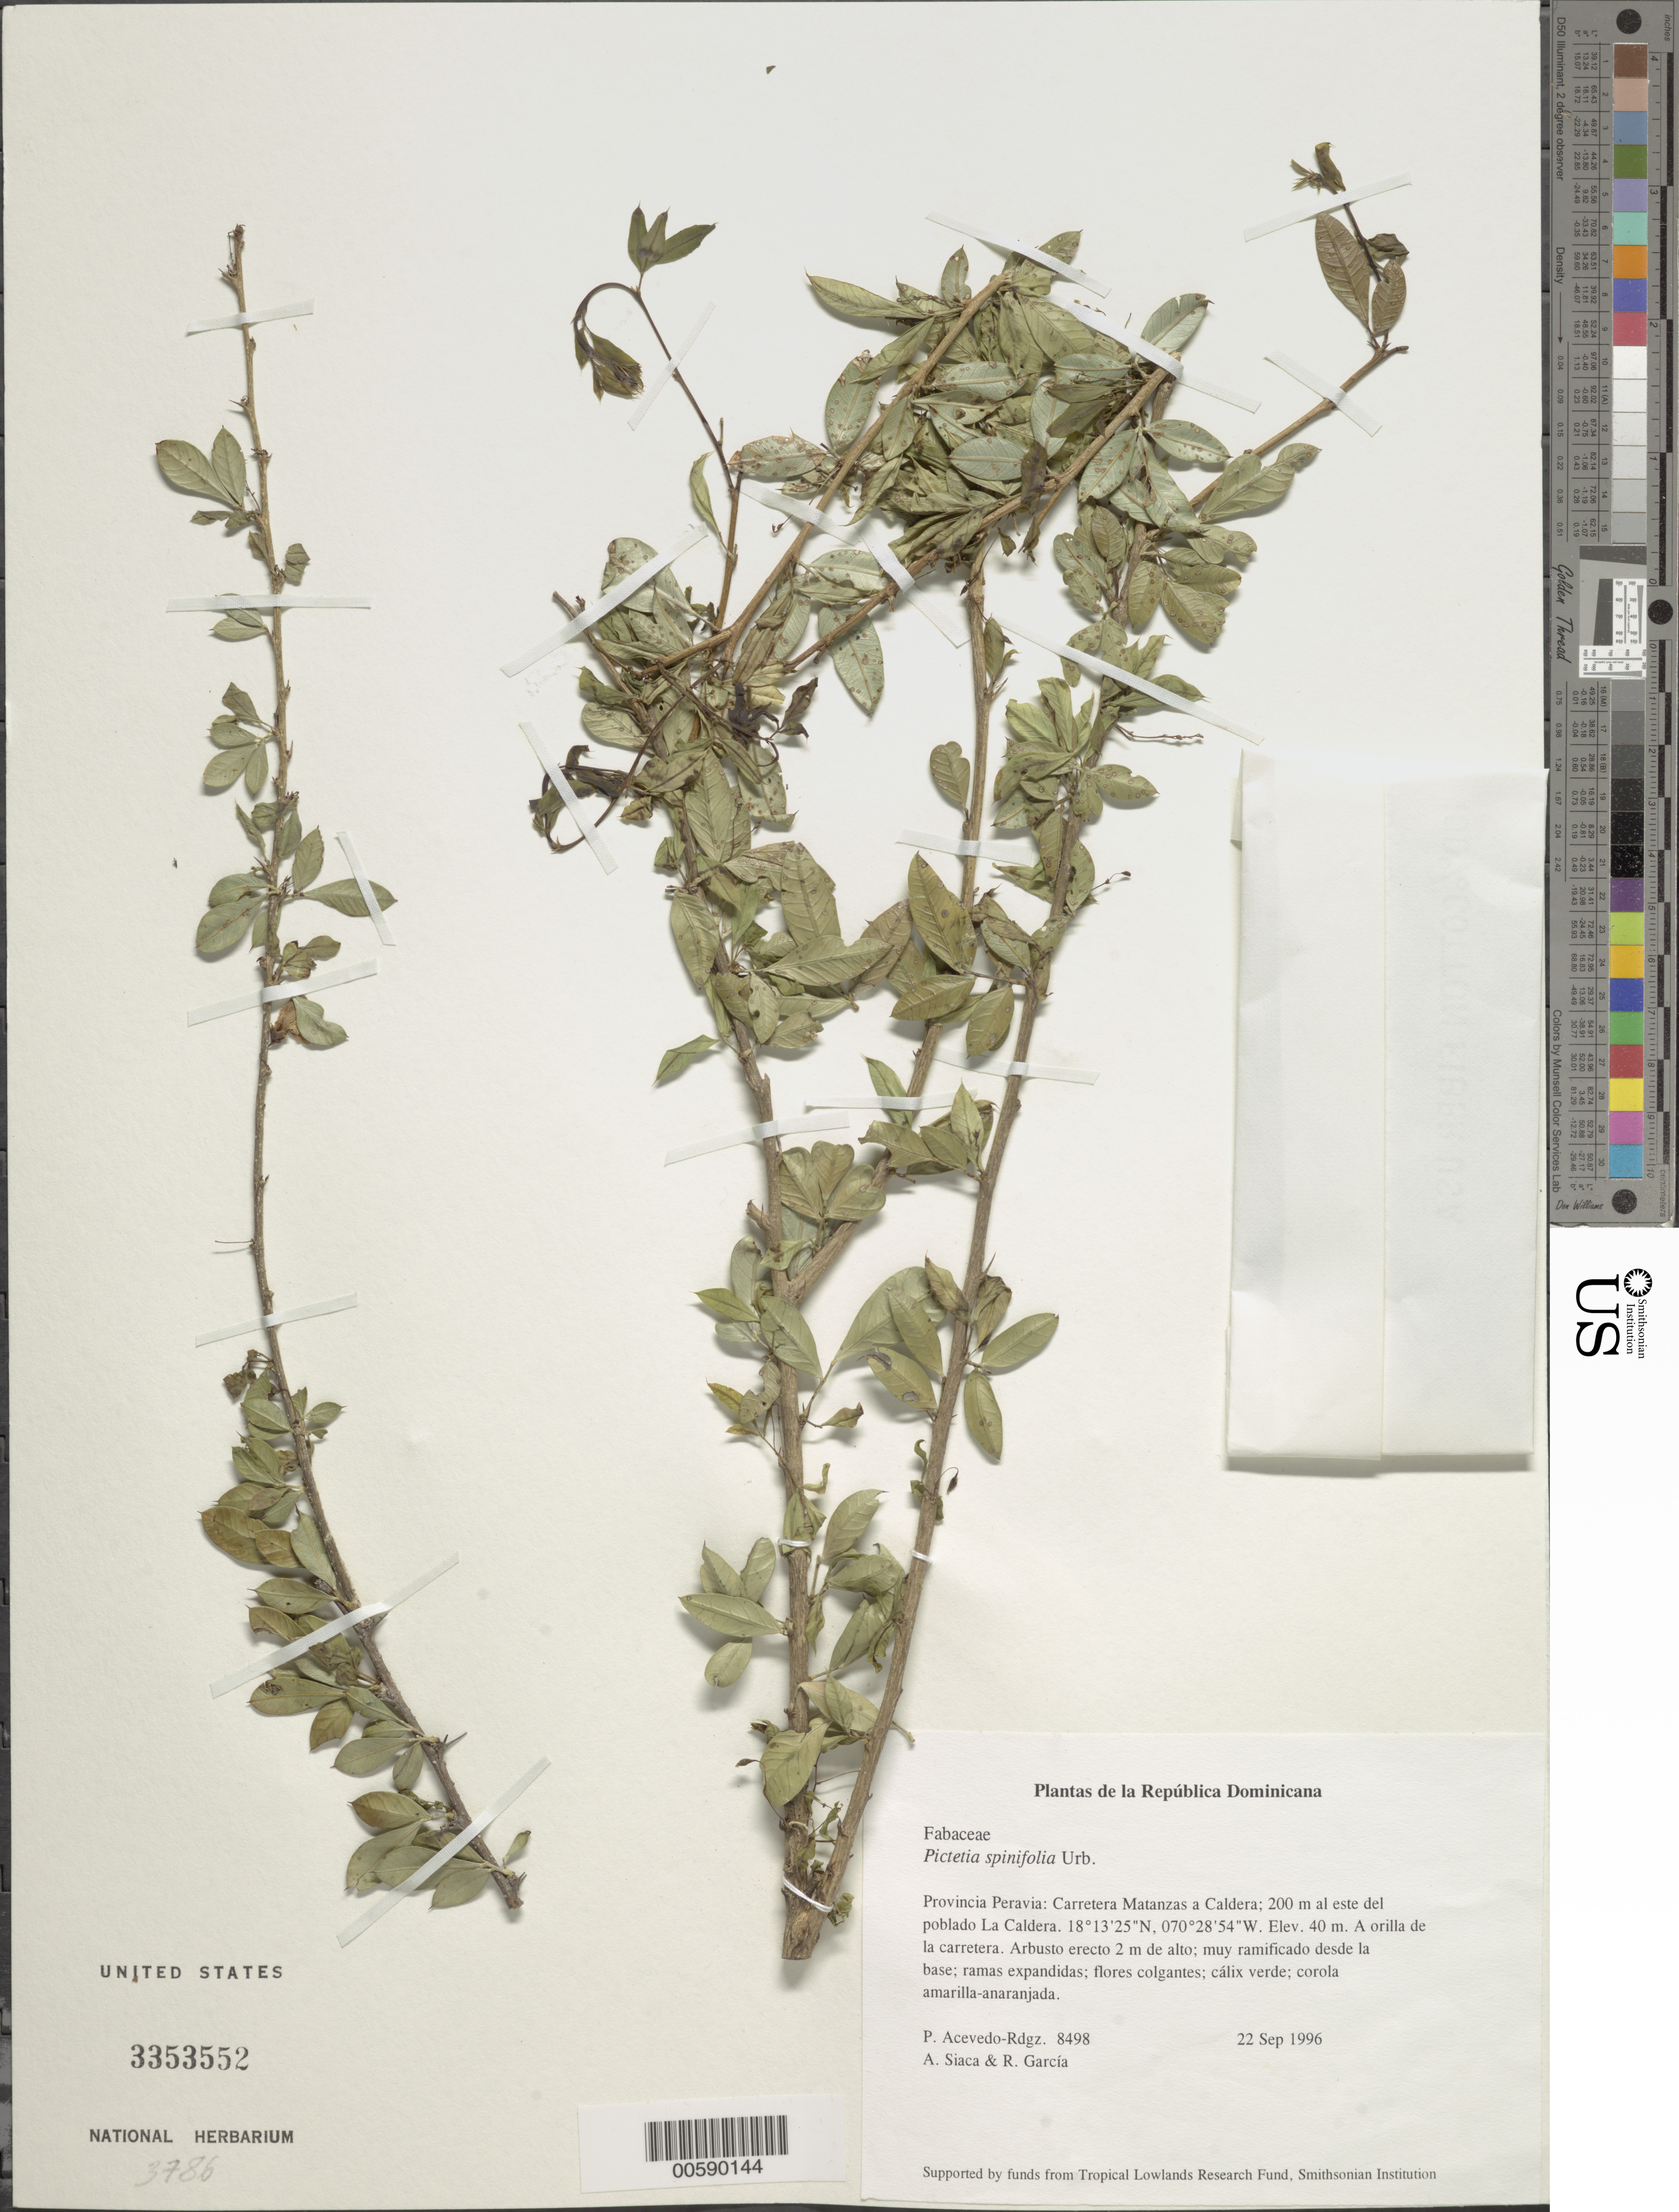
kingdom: Plantae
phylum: Tracheophyta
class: Magnoliopsida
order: Fabales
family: Fabaceae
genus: Pictetia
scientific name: Pictetia spinifolia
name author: (Desv.) Urb.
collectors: P. Acevedo-Rodr., A. Siaca & R. G. García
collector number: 8498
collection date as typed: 22 Sep 1996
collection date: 1996-09-22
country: Dominican Republic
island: Hispaniola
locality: Provincia Peravia: Carretera Matanzas a Caldera; 200 m al este del poblado La Caldera.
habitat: A orilla de la carretera.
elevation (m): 40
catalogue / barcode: US 3353552